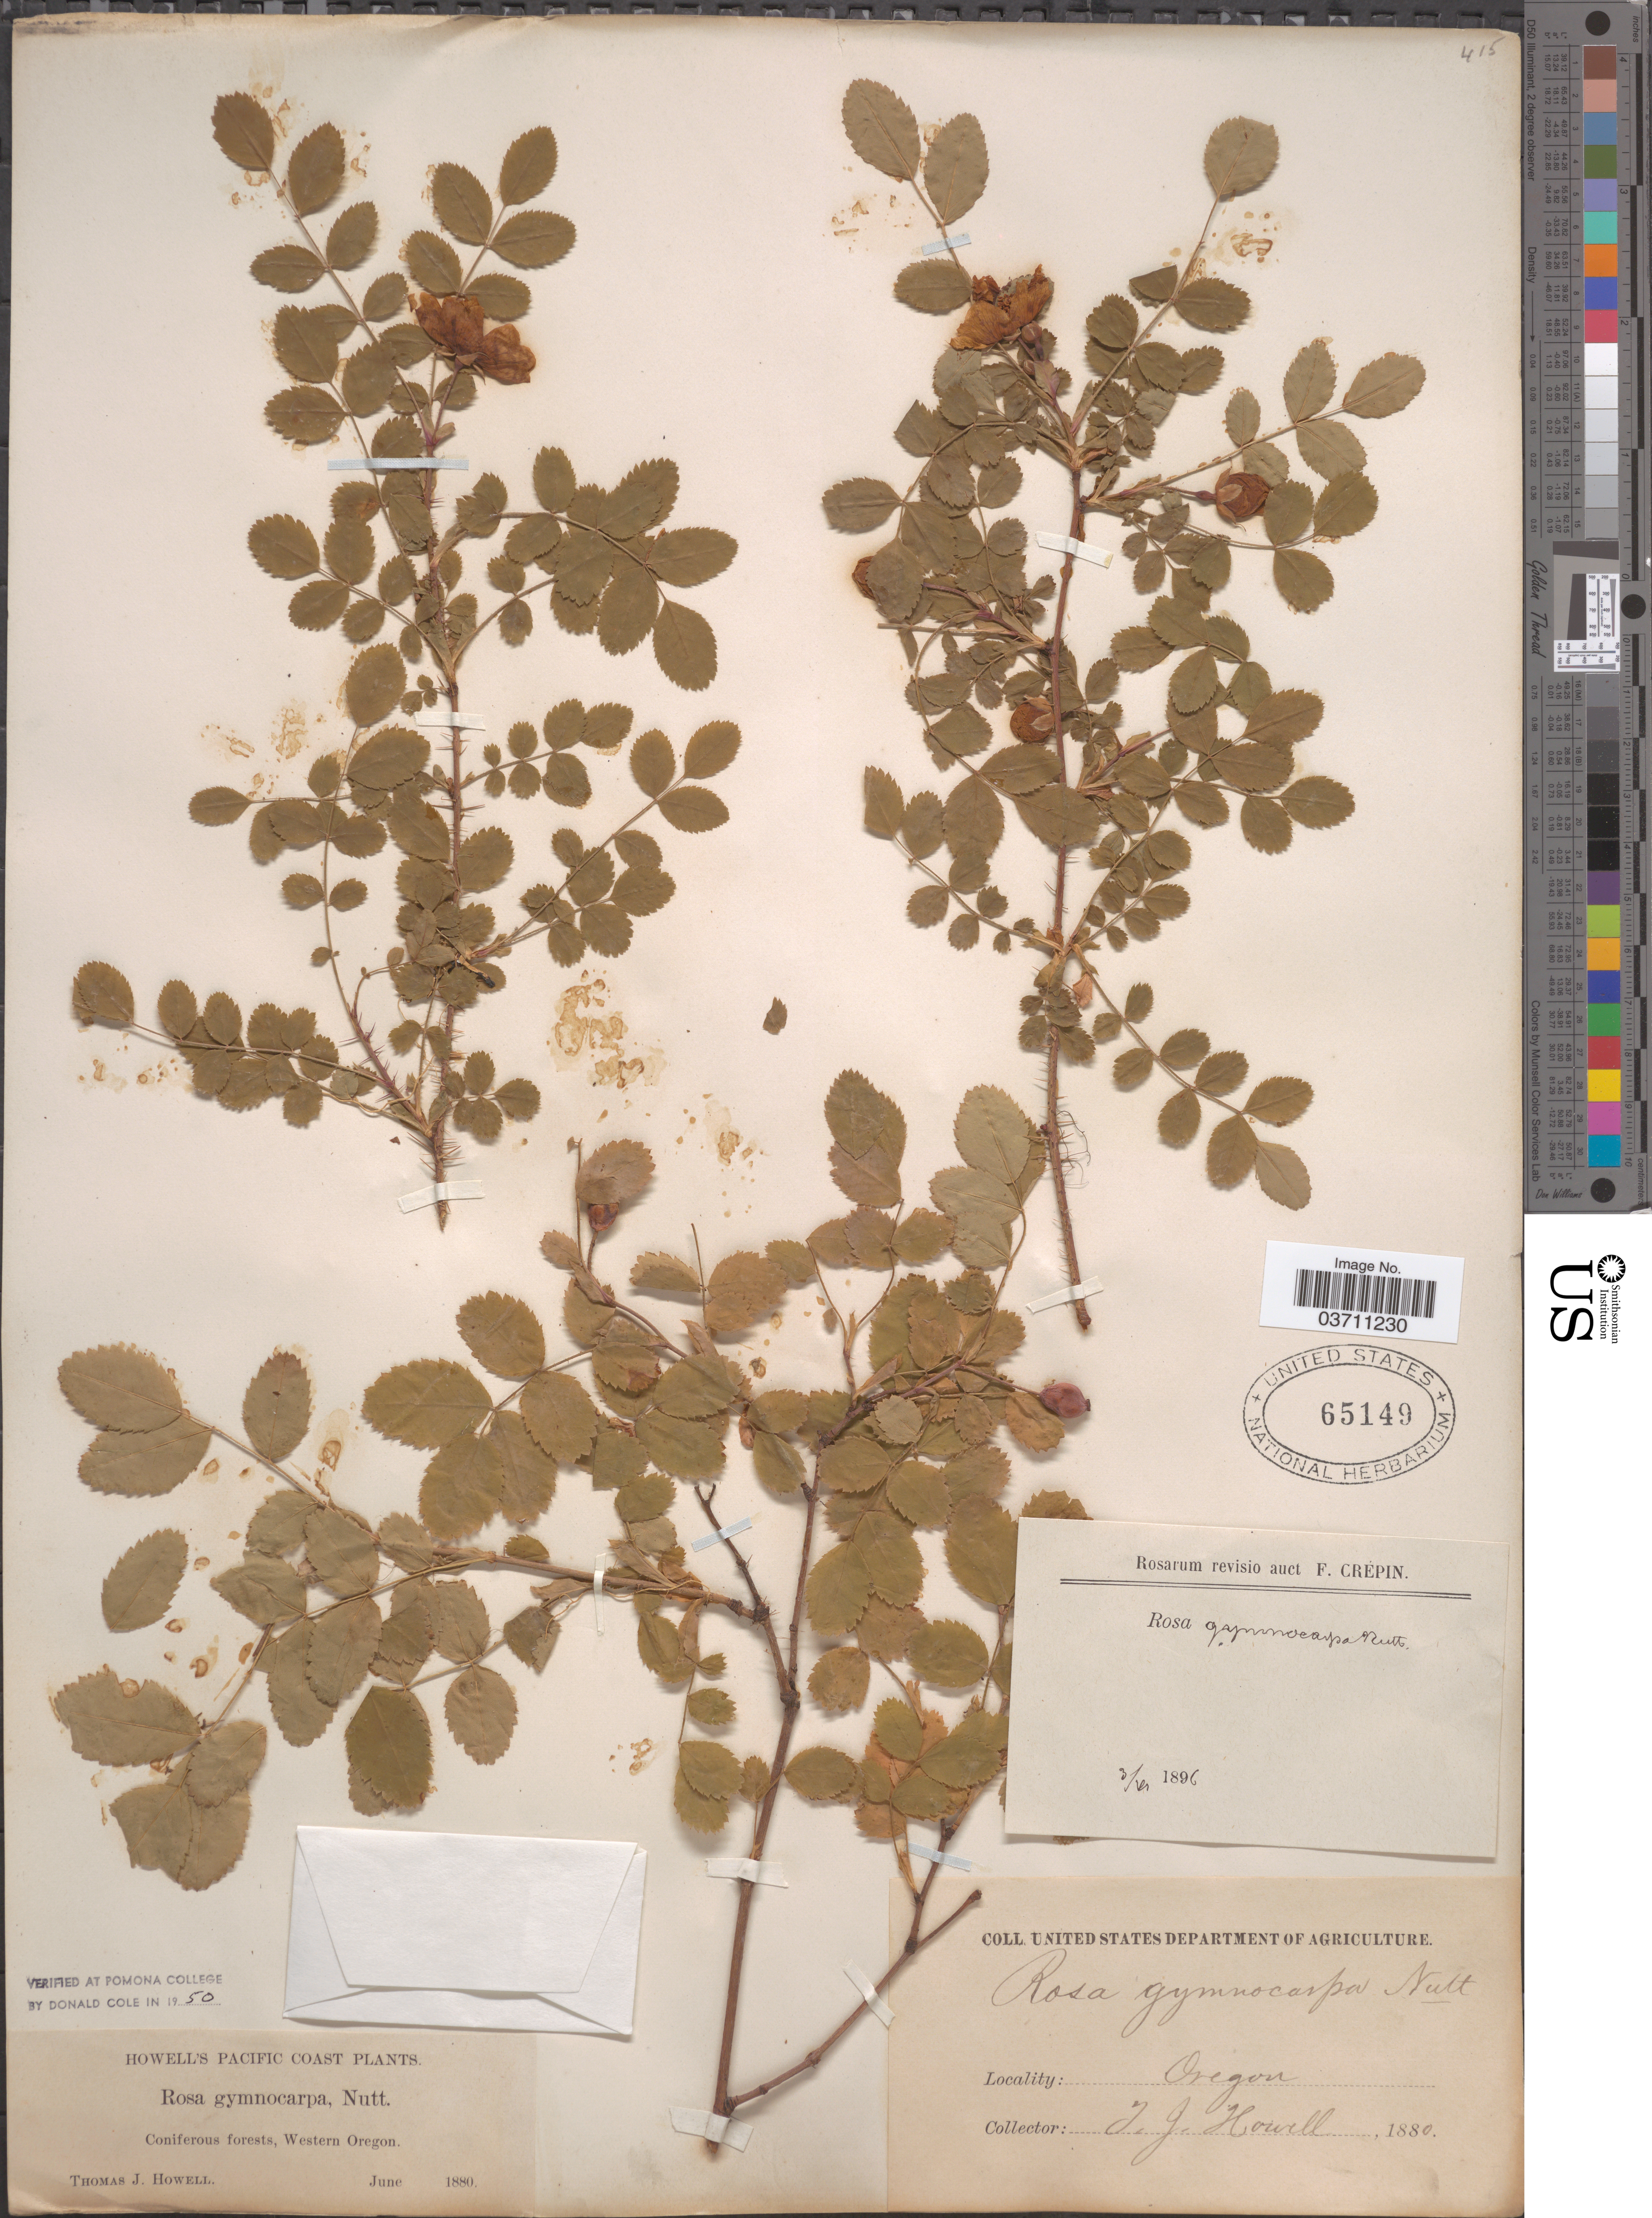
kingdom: Plantae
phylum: Tracheophyta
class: Magnoliopsida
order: Rosales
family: Rosaceae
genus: Rosa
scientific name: Rosa gymnocarpa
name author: Nutt.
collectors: T. J. Howell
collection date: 1880-06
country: United States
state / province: Oregon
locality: Pacific Coast. Western Oregon.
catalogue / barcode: US 65149